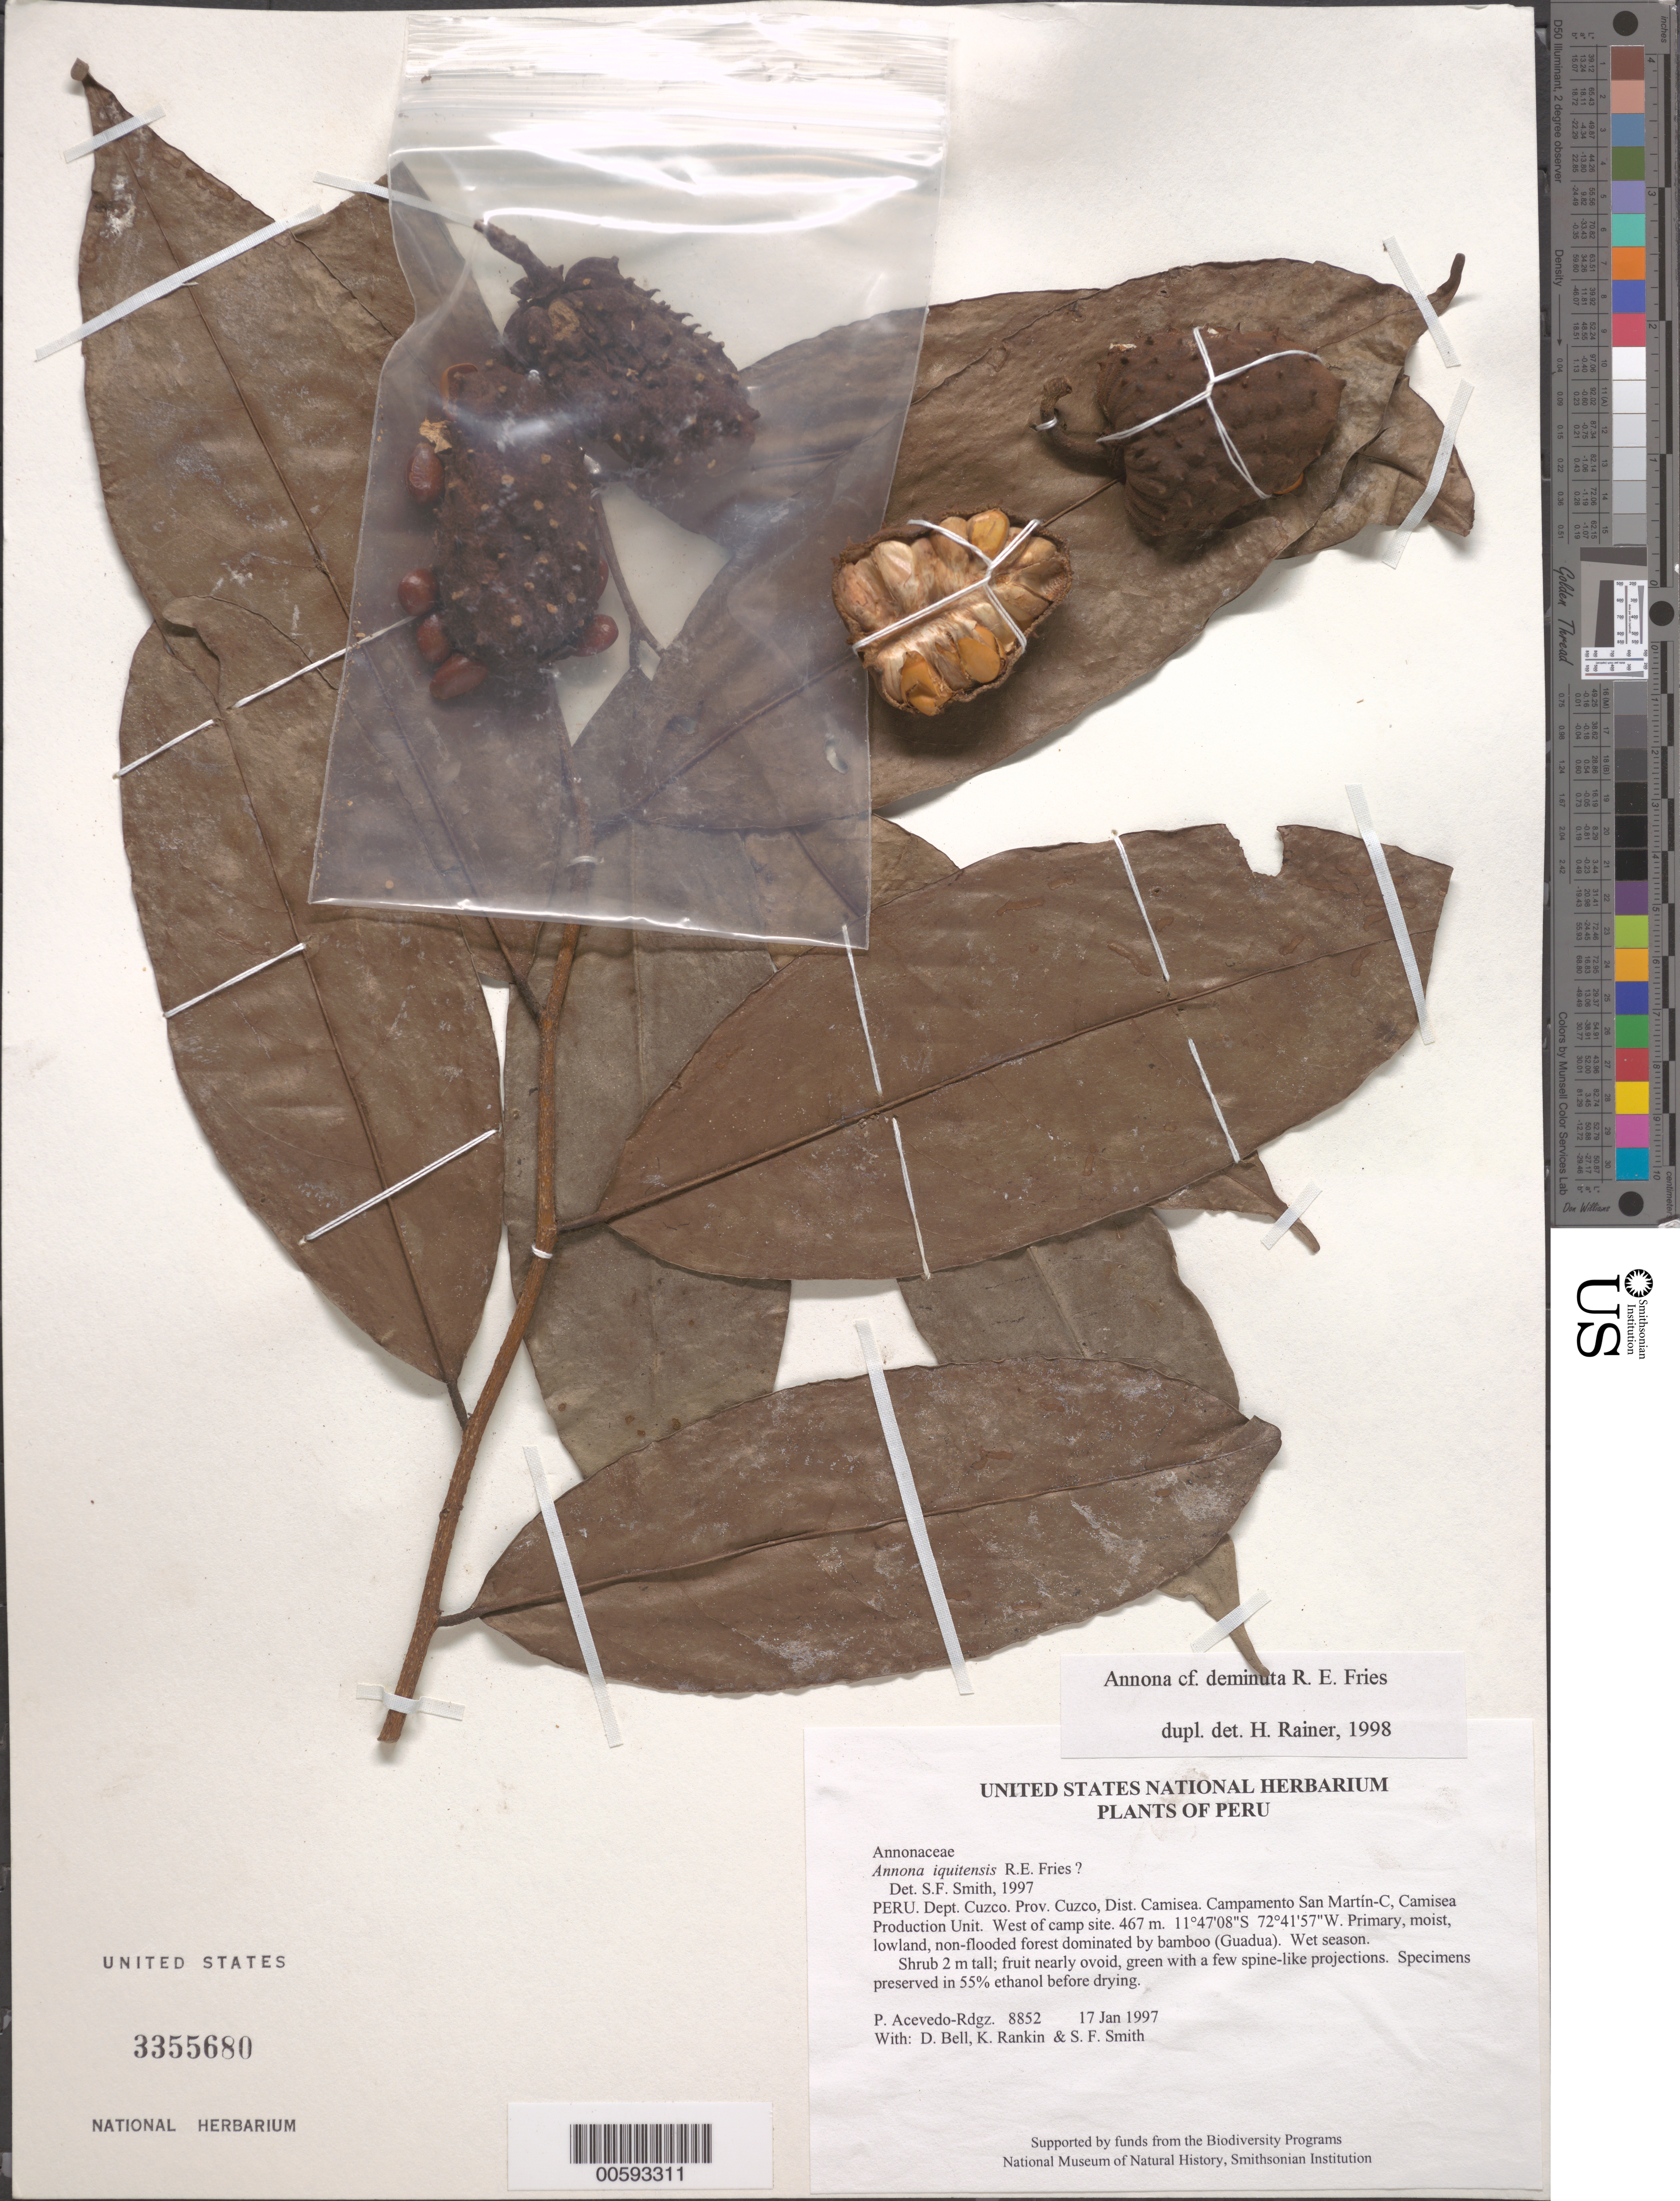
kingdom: Plantae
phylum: Tracheophyta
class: Magnoliopsida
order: Magnoliales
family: Annonaceae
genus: Annona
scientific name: Annona deminuta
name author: R.E. Fr.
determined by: Rainer, H.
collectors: P. Acevedo-Rodr., D. A. Bell, K. B. Rankin & S.F. Smith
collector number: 8852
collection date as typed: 17 Jan 1997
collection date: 1997-01-17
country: Peru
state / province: Cusco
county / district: Cusco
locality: Districto Camisea, Campamento San Martín-C, Camisea Production Unit. West of camp site.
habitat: Primary, moist, lowland, non-flooded forest dominated by bamboo (Guadua). Wet season.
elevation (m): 467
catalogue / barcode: US 3355680